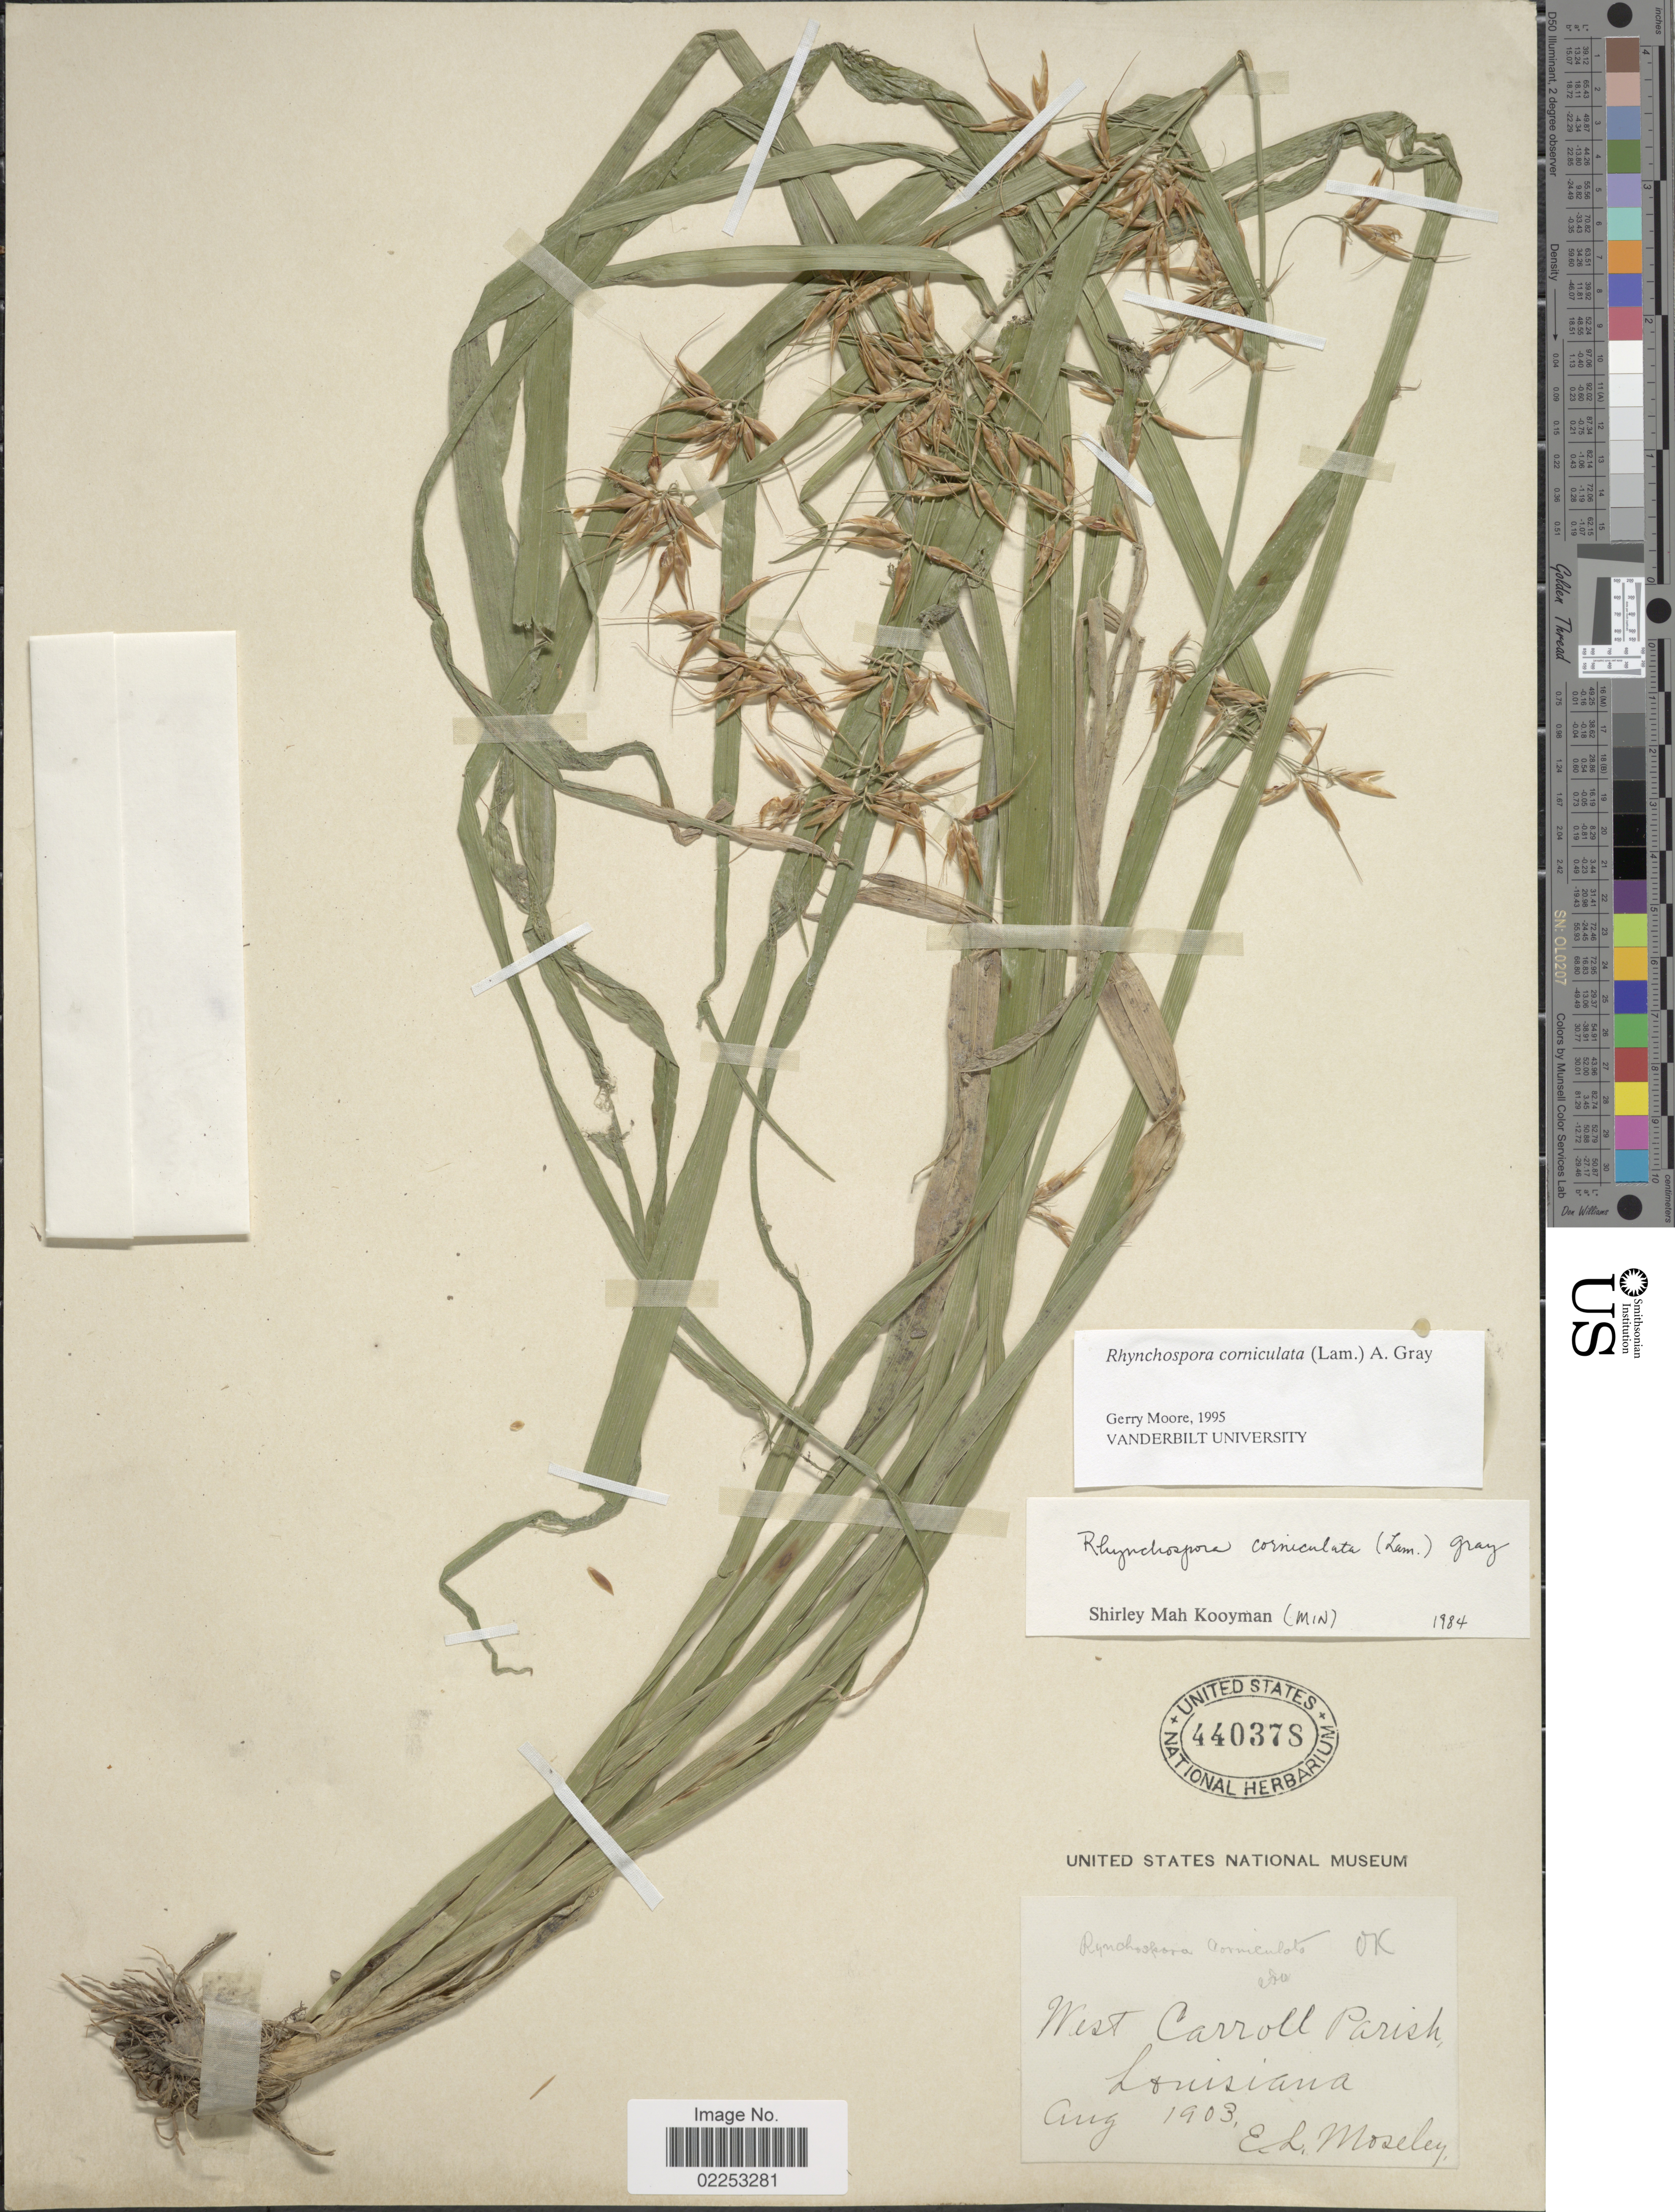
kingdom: Plantae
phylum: Tracheophyta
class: Liliopsida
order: Poales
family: Cyperaceae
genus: Rhynchospora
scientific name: Rhynchospora corniculata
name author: (Lam.) A. Gray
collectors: E. Moseley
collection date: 1903-08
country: United States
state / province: Louisiana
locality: West Carroll Parish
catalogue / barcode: US 440378